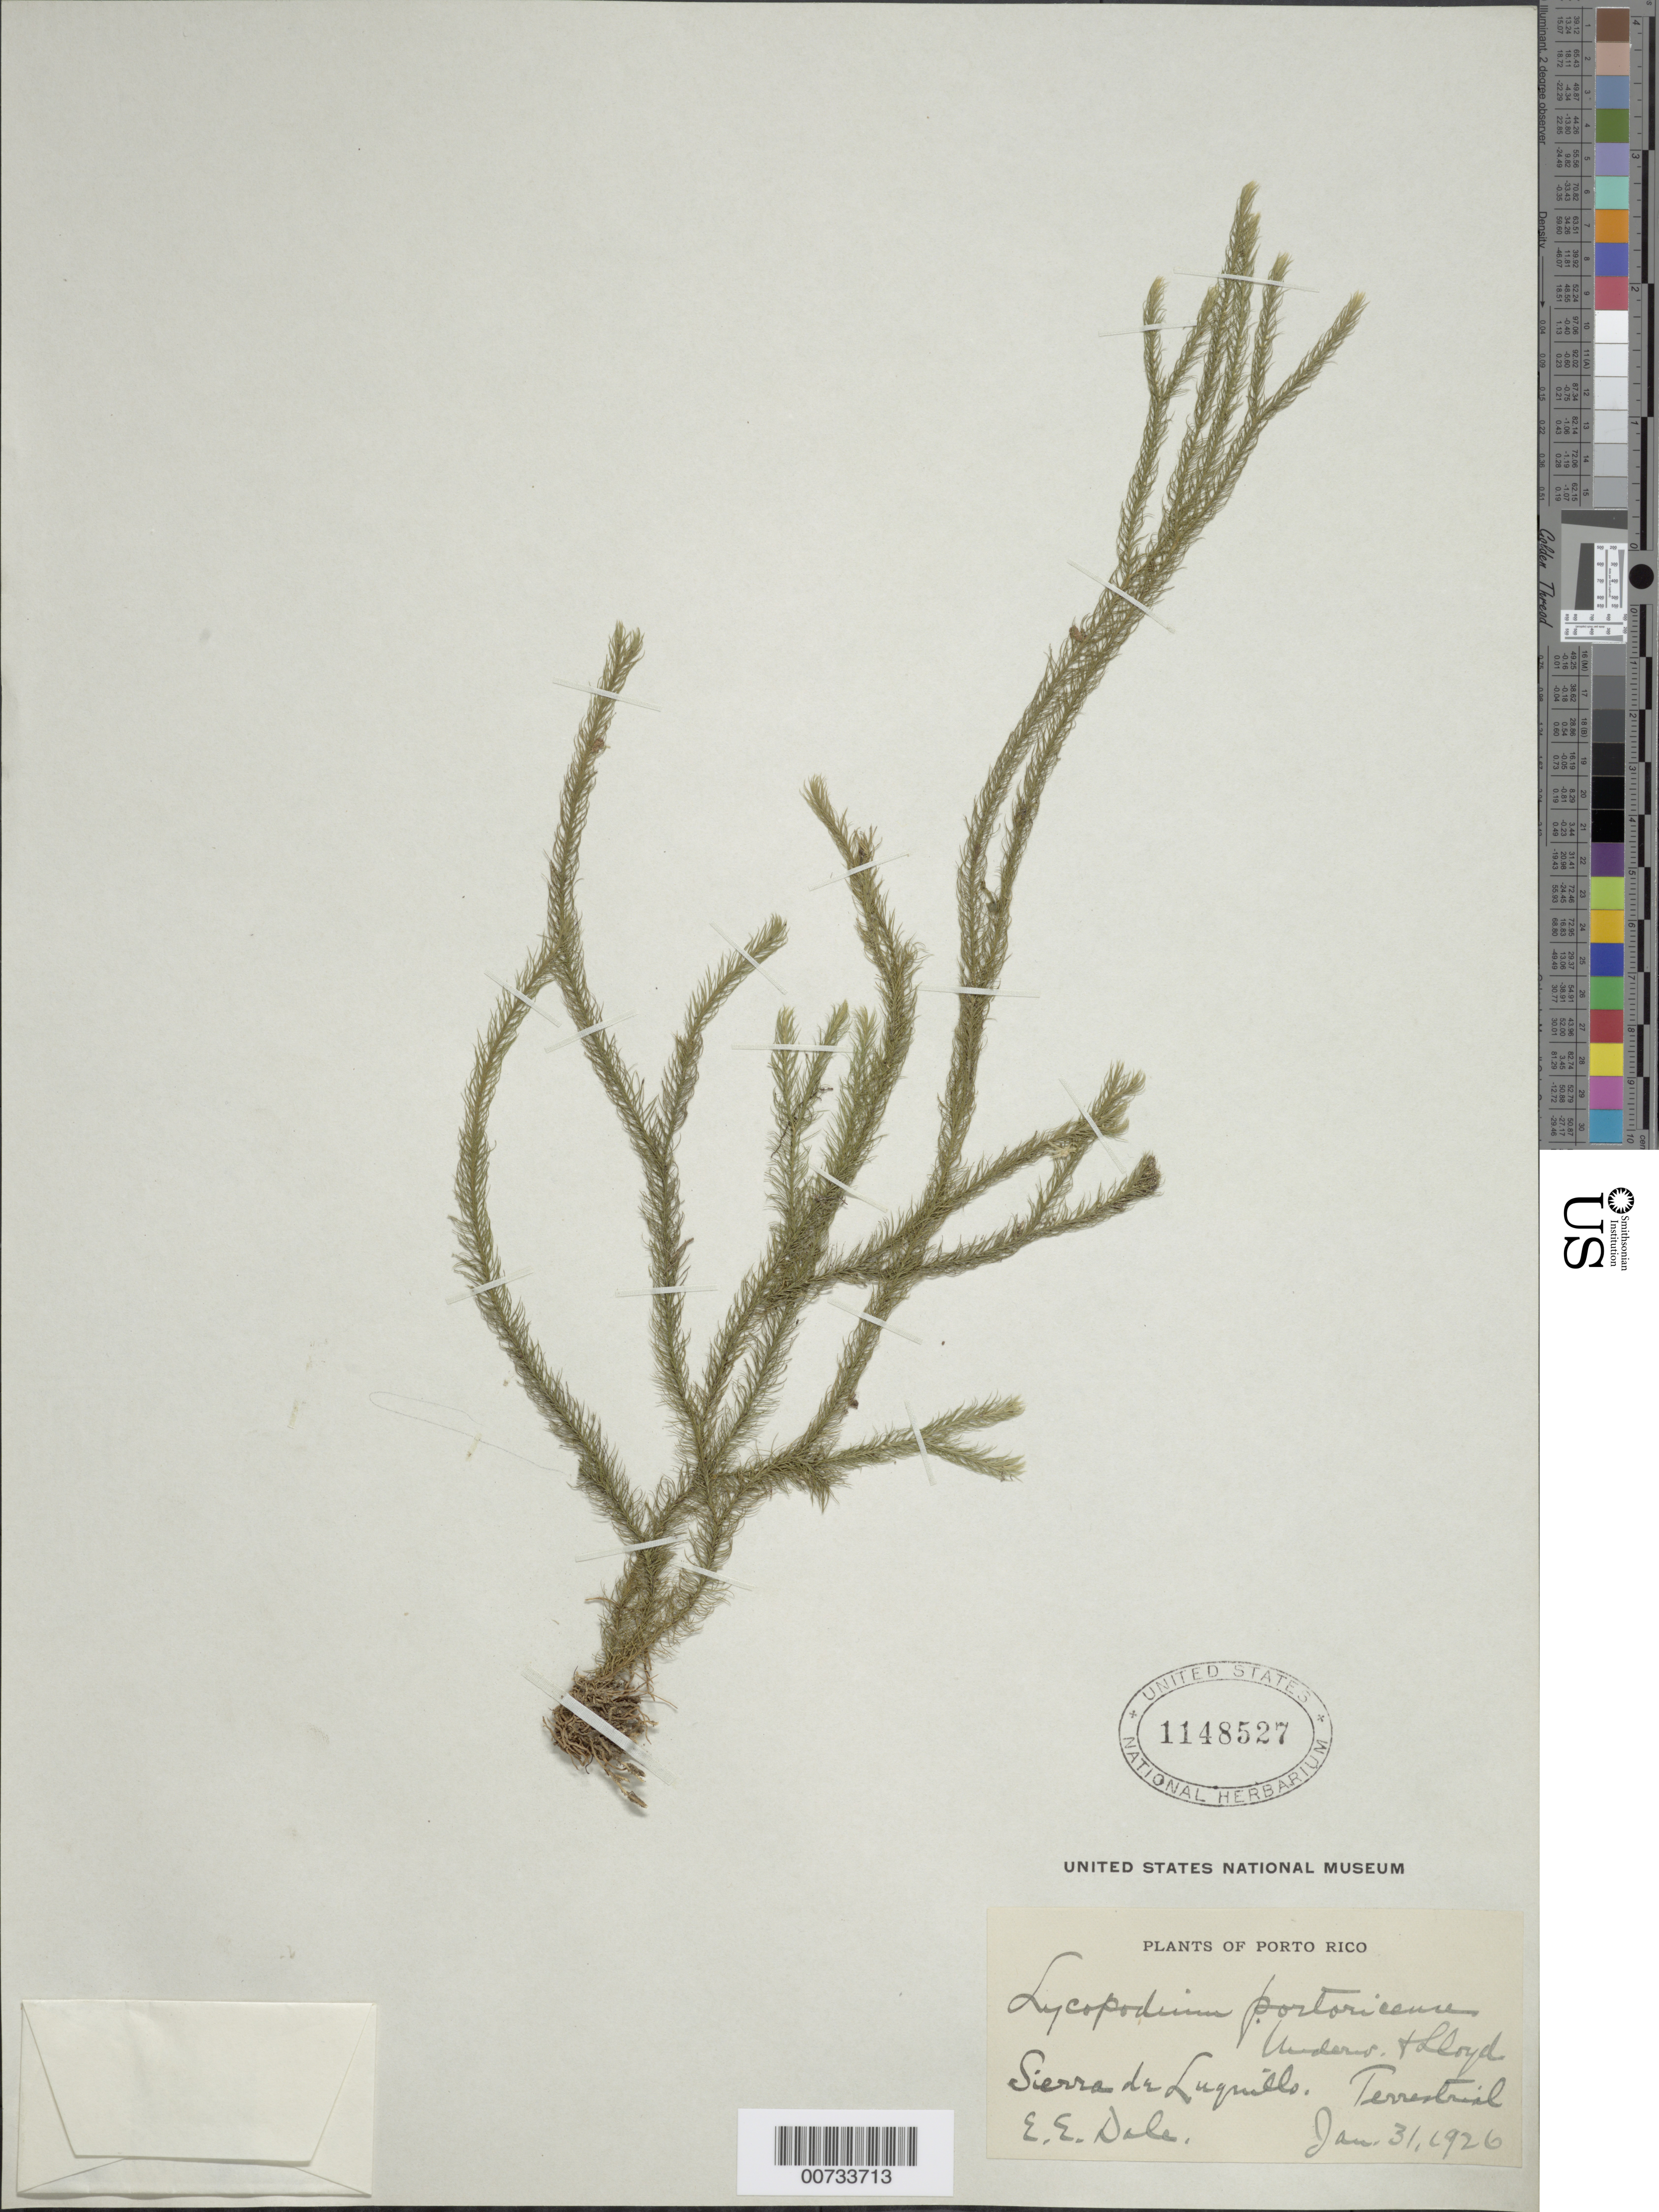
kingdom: Plantae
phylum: Tracheophyta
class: Lycopodiopsida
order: Lycopodiales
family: Lycopodiaceae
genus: Phlegmariurus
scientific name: Phlegmariurus filiformis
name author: (Sw.) W.H. Wagner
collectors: E. Dale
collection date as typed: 31 Jan 1926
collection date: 1926-01-31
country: Puerto Rico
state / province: Luquillo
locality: Sierra de Luquillo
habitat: Terrestrial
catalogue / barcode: US 1148527